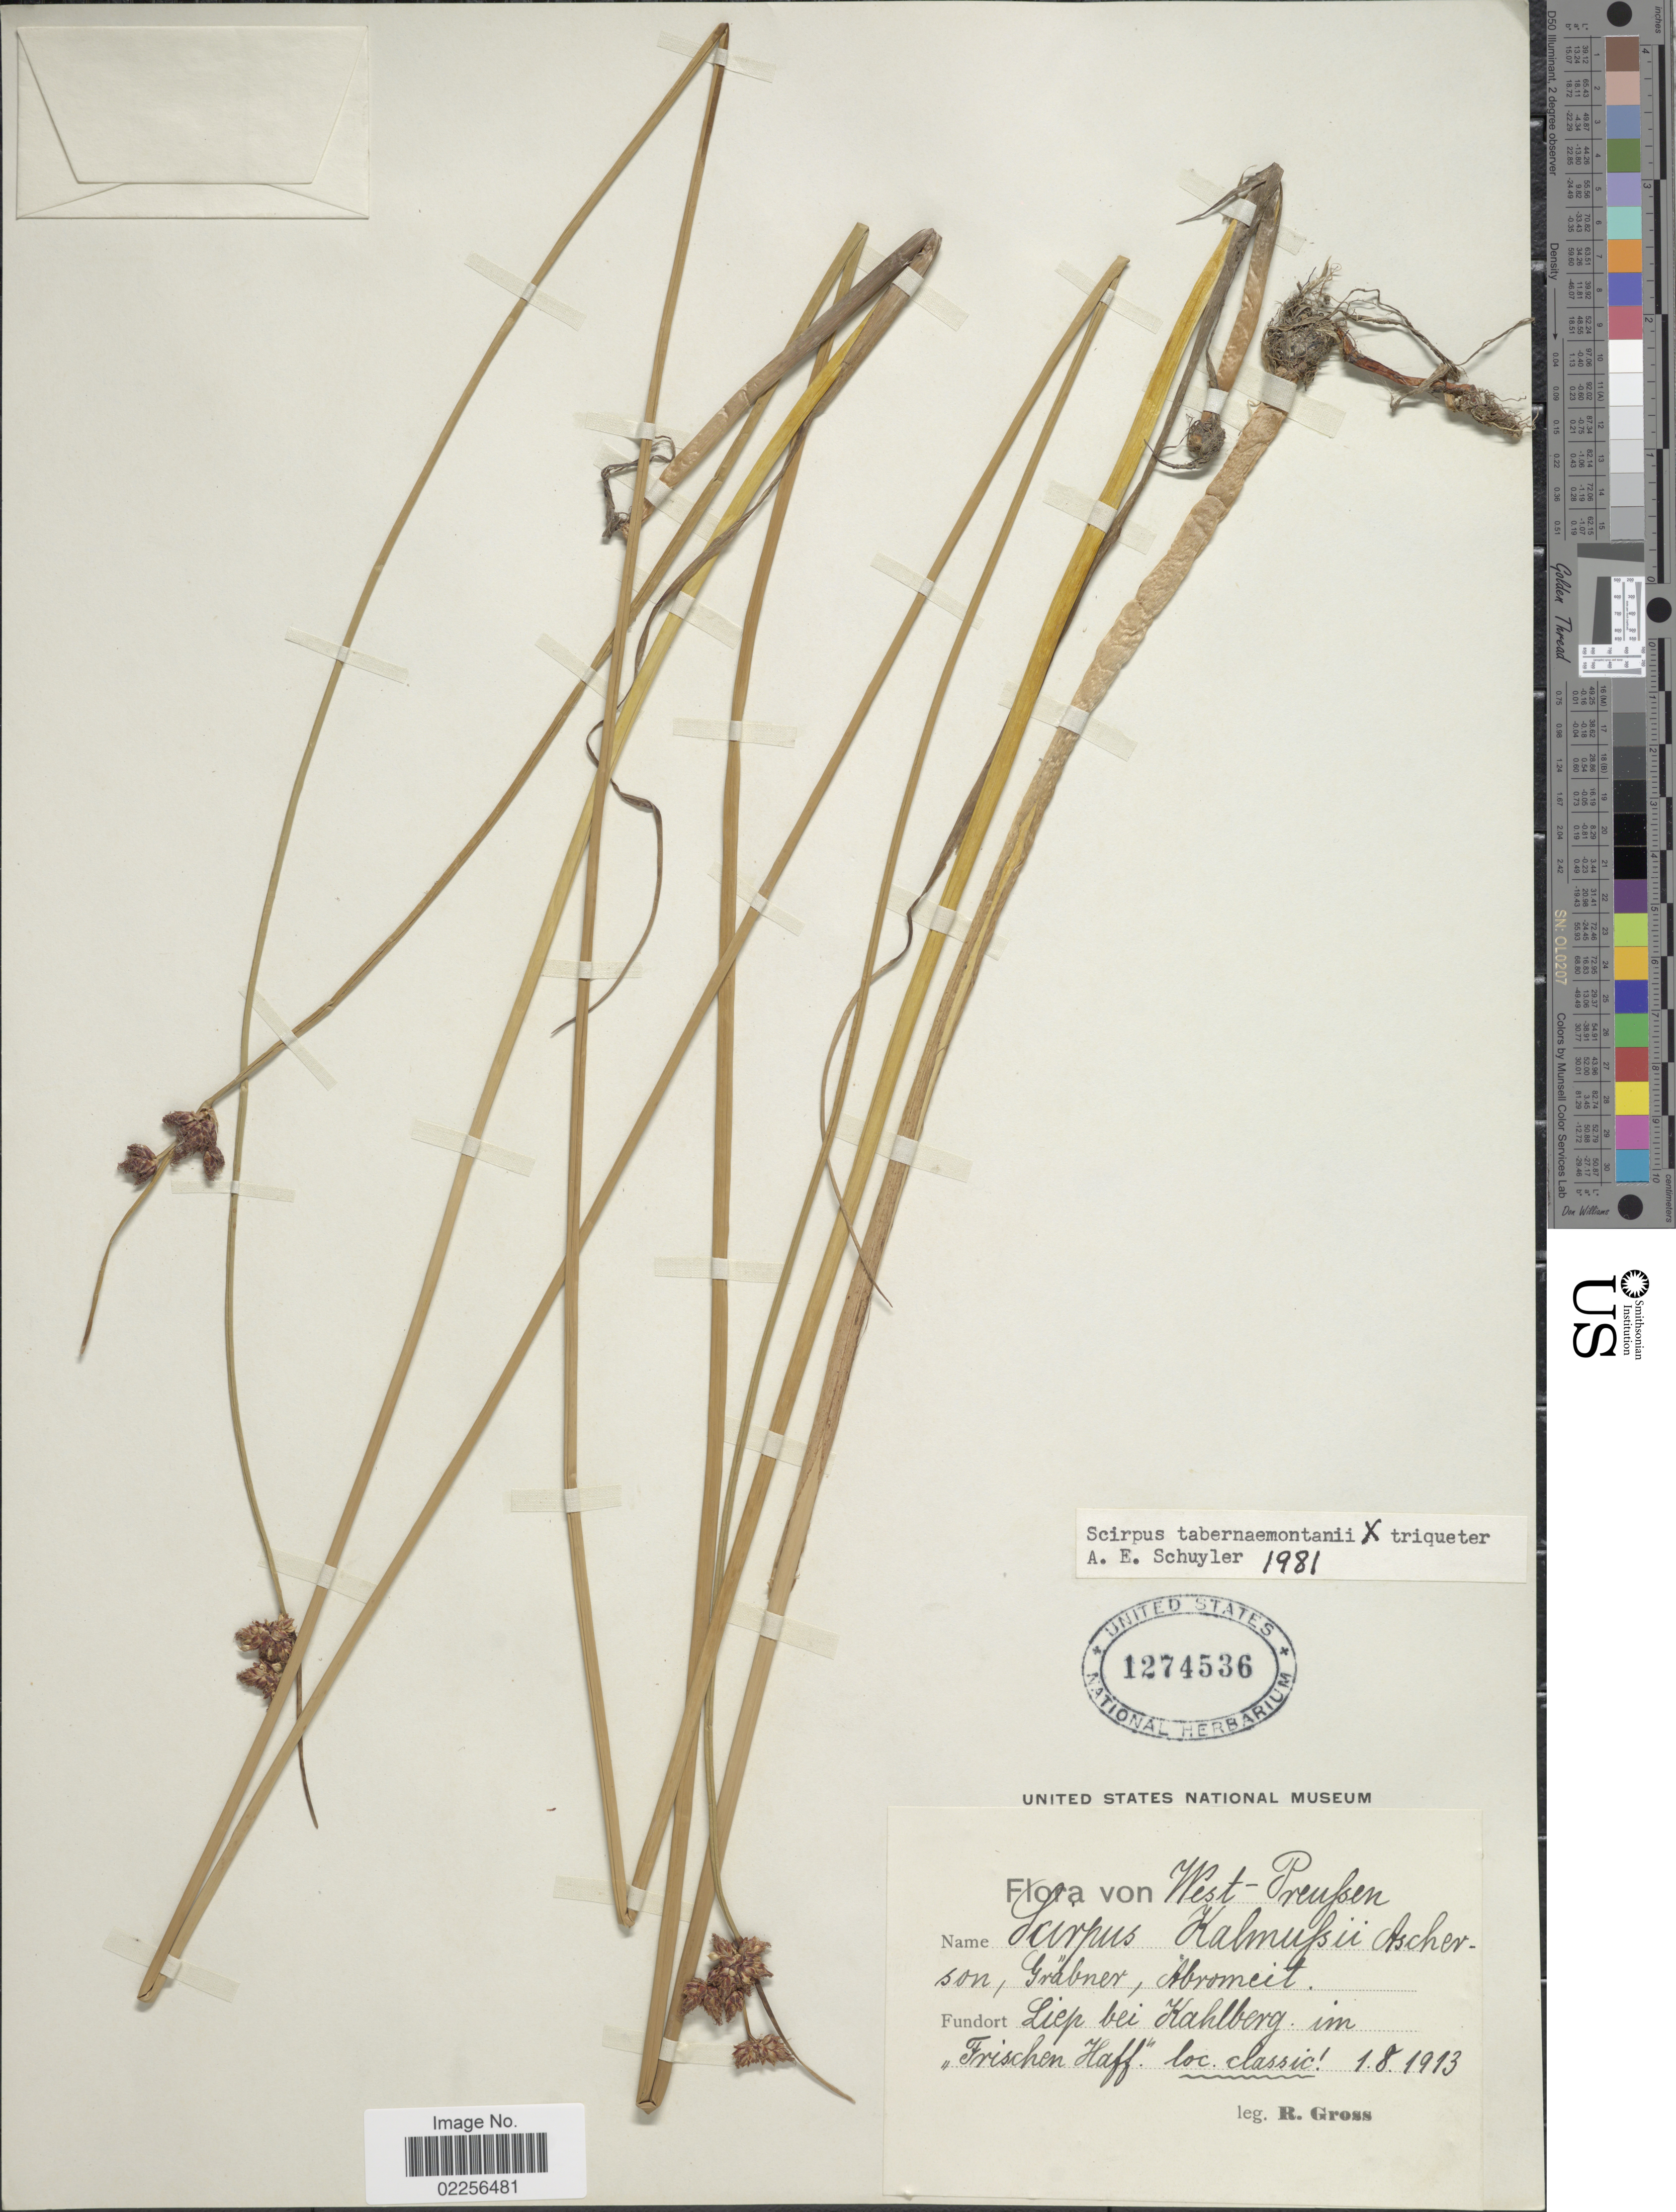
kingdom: Plantae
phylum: Tracheophyta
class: Liliopsida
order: Poales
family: Cyperaceae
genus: Schoenoplectus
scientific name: Schoenoplectus tabernaemontani x S. triqueter (L.) Palla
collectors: R. Gross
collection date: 1913-08-01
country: Poland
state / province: Pomorskie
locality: West-Preussen, Liep bei Kahlberg im Frischen Haff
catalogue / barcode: US 1274536